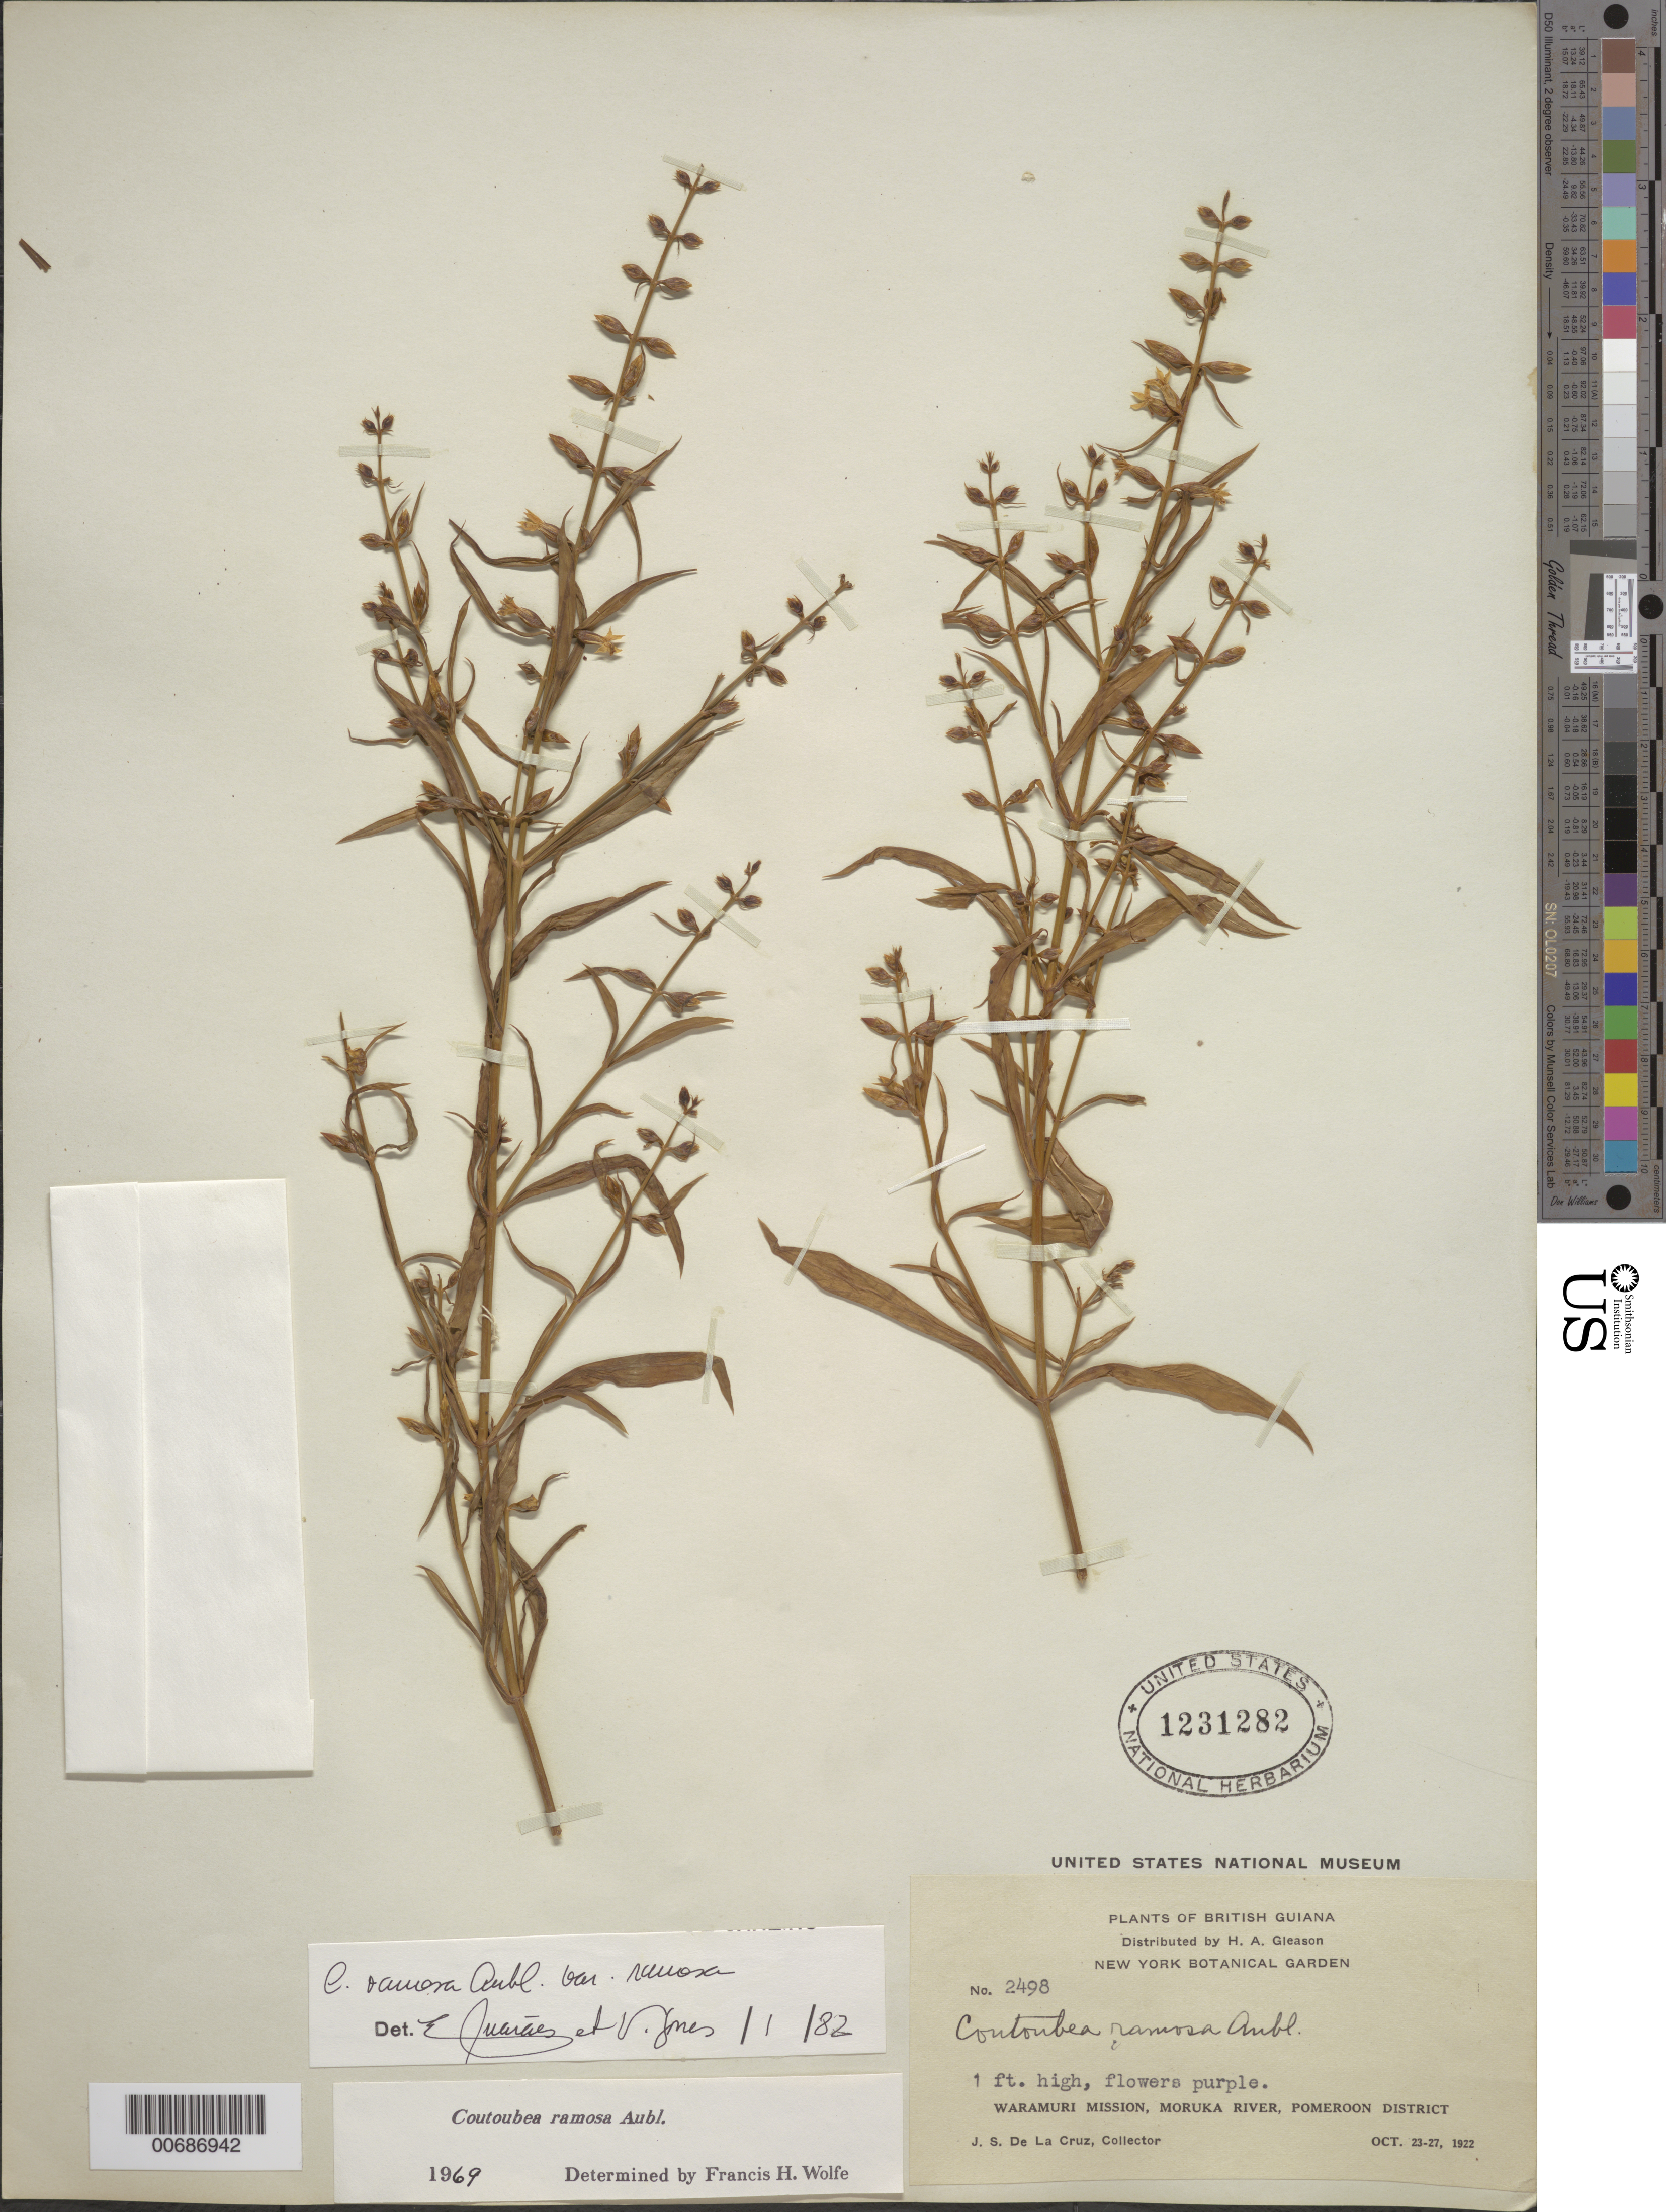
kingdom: Plantae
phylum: Tracheophyta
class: Magnoliopsida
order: Gentianales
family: Gentianaceae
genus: Coutoubea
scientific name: Coutoubea ramosa var. ramosa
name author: Aubl.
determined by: Guimaraes, E. F.; Gomes, V.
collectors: J. S. de la Cruz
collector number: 2498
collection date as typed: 23-Oct-22 to 27-Oct-22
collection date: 1922-10-23/1922-10-27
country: Guyana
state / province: Pomeroon-Supenaam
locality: Waramuri Mission, Moruka R., Pomeroon Dist.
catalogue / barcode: US 1231282